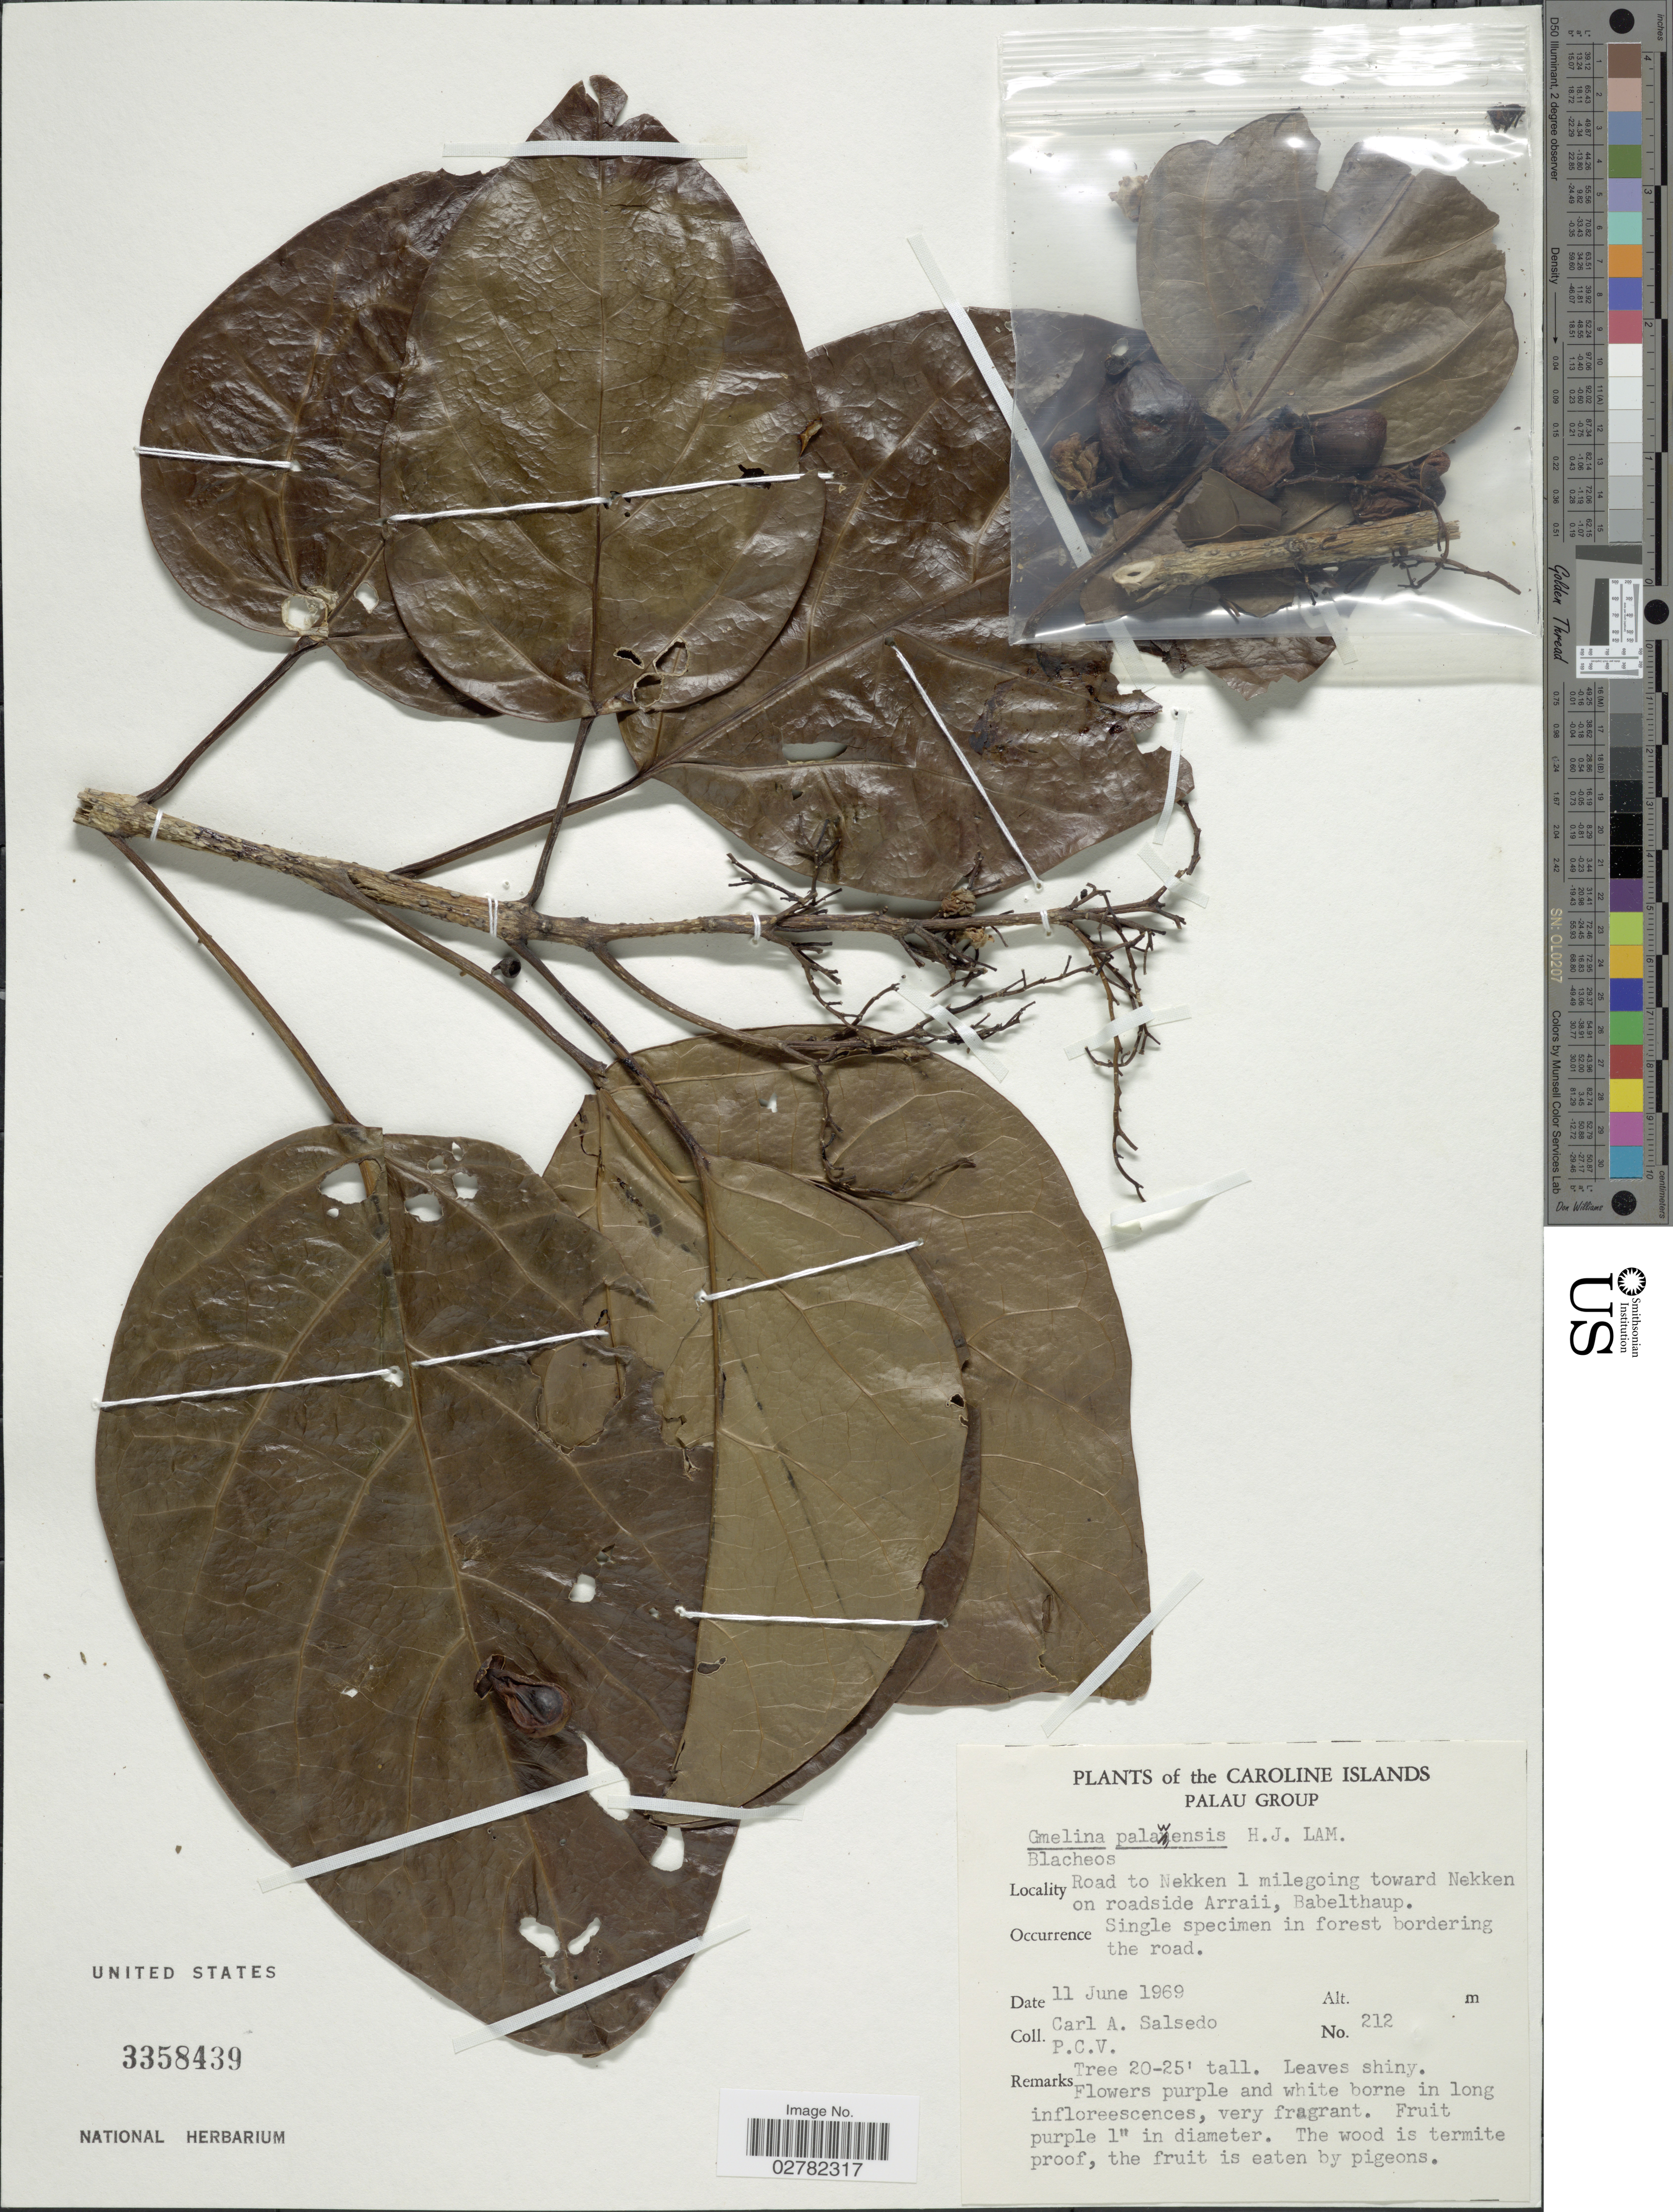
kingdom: Plantae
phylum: Tracheophyta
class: Magnoliopsida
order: Lamiales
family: Lamiaceae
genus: Gmelina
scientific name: Gmelina palawensis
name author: H.J. Lam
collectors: C.A. Salsedo & P.C.V.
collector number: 212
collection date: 1969-06-11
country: Palau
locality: The Caroline Islands. Palau Group. Road to Nekken 1 milegoing toward Nekken on roadside Arraii, Babelthaup.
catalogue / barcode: US 3358439